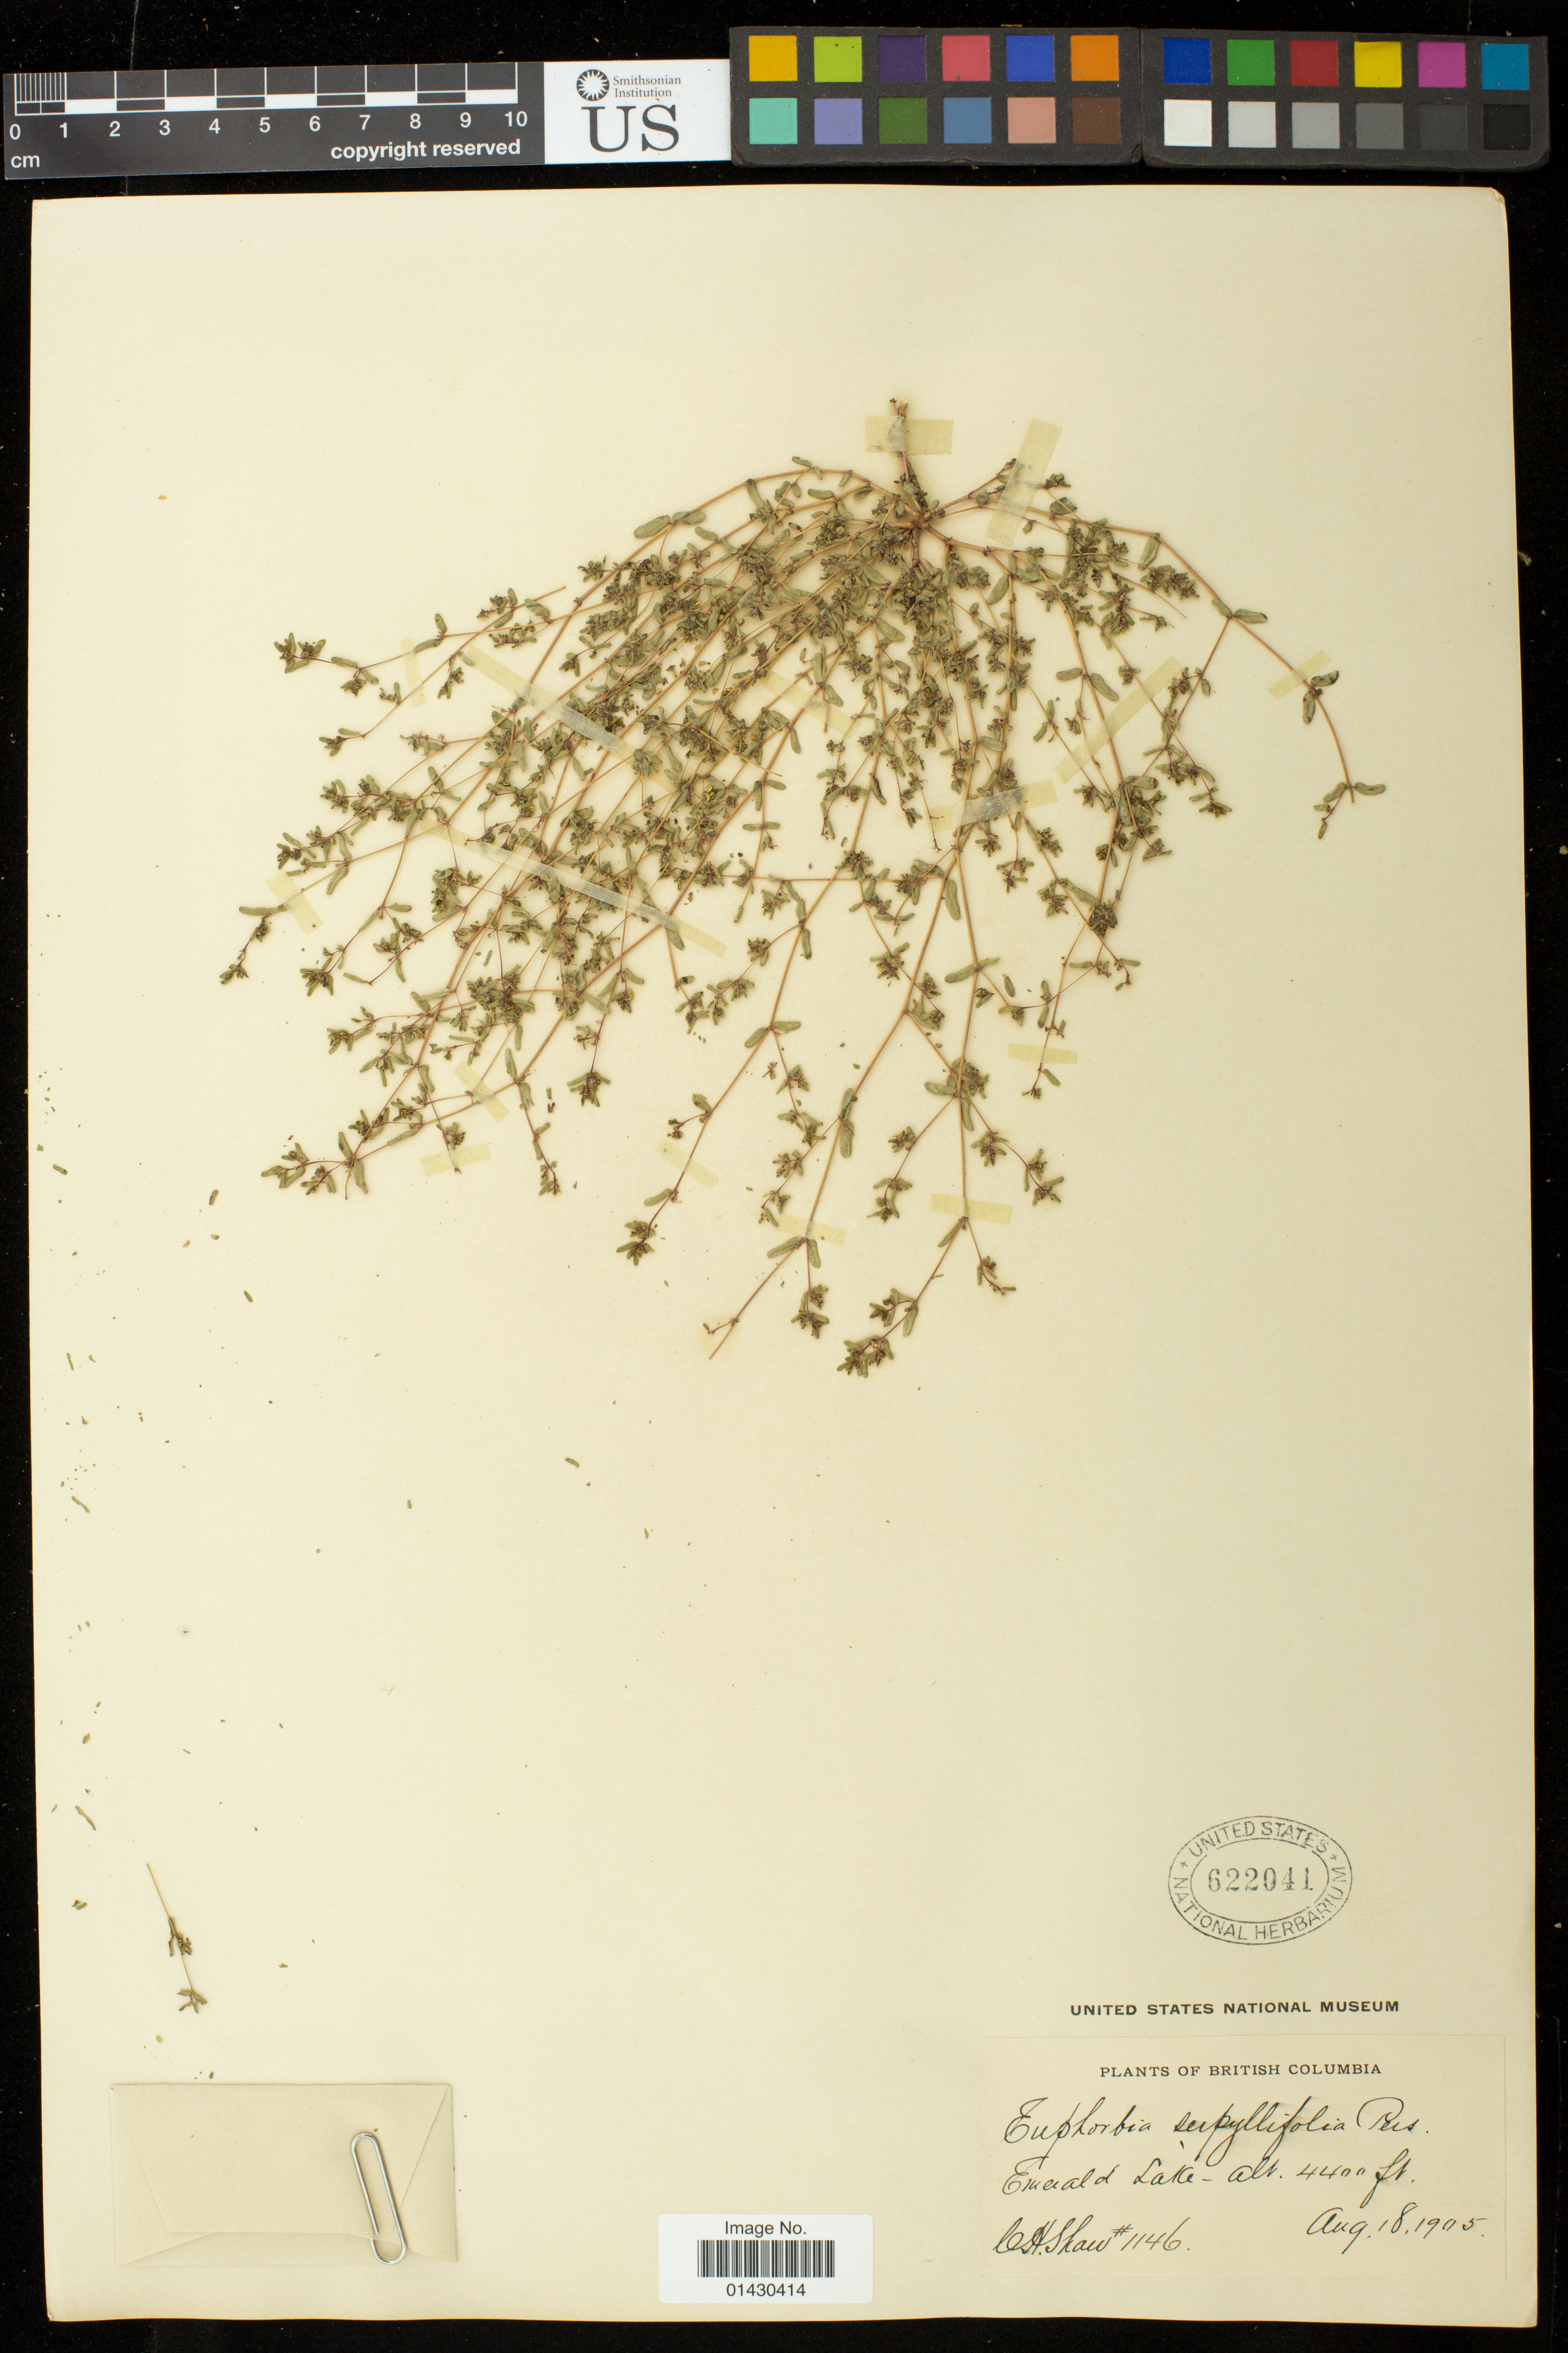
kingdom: Plantae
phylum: Tracheophyta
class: Magnoliopsida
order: Malpighiales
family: Euphorbiaceae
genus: Euphorbia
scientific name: Euphorbia serpillifolia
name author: Pers.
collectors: C. H. Shaw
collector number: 1146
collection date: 1905-08-18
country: Canada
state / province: British Columbia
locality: Emerald Lake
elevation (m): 1341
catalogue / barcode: US 622041